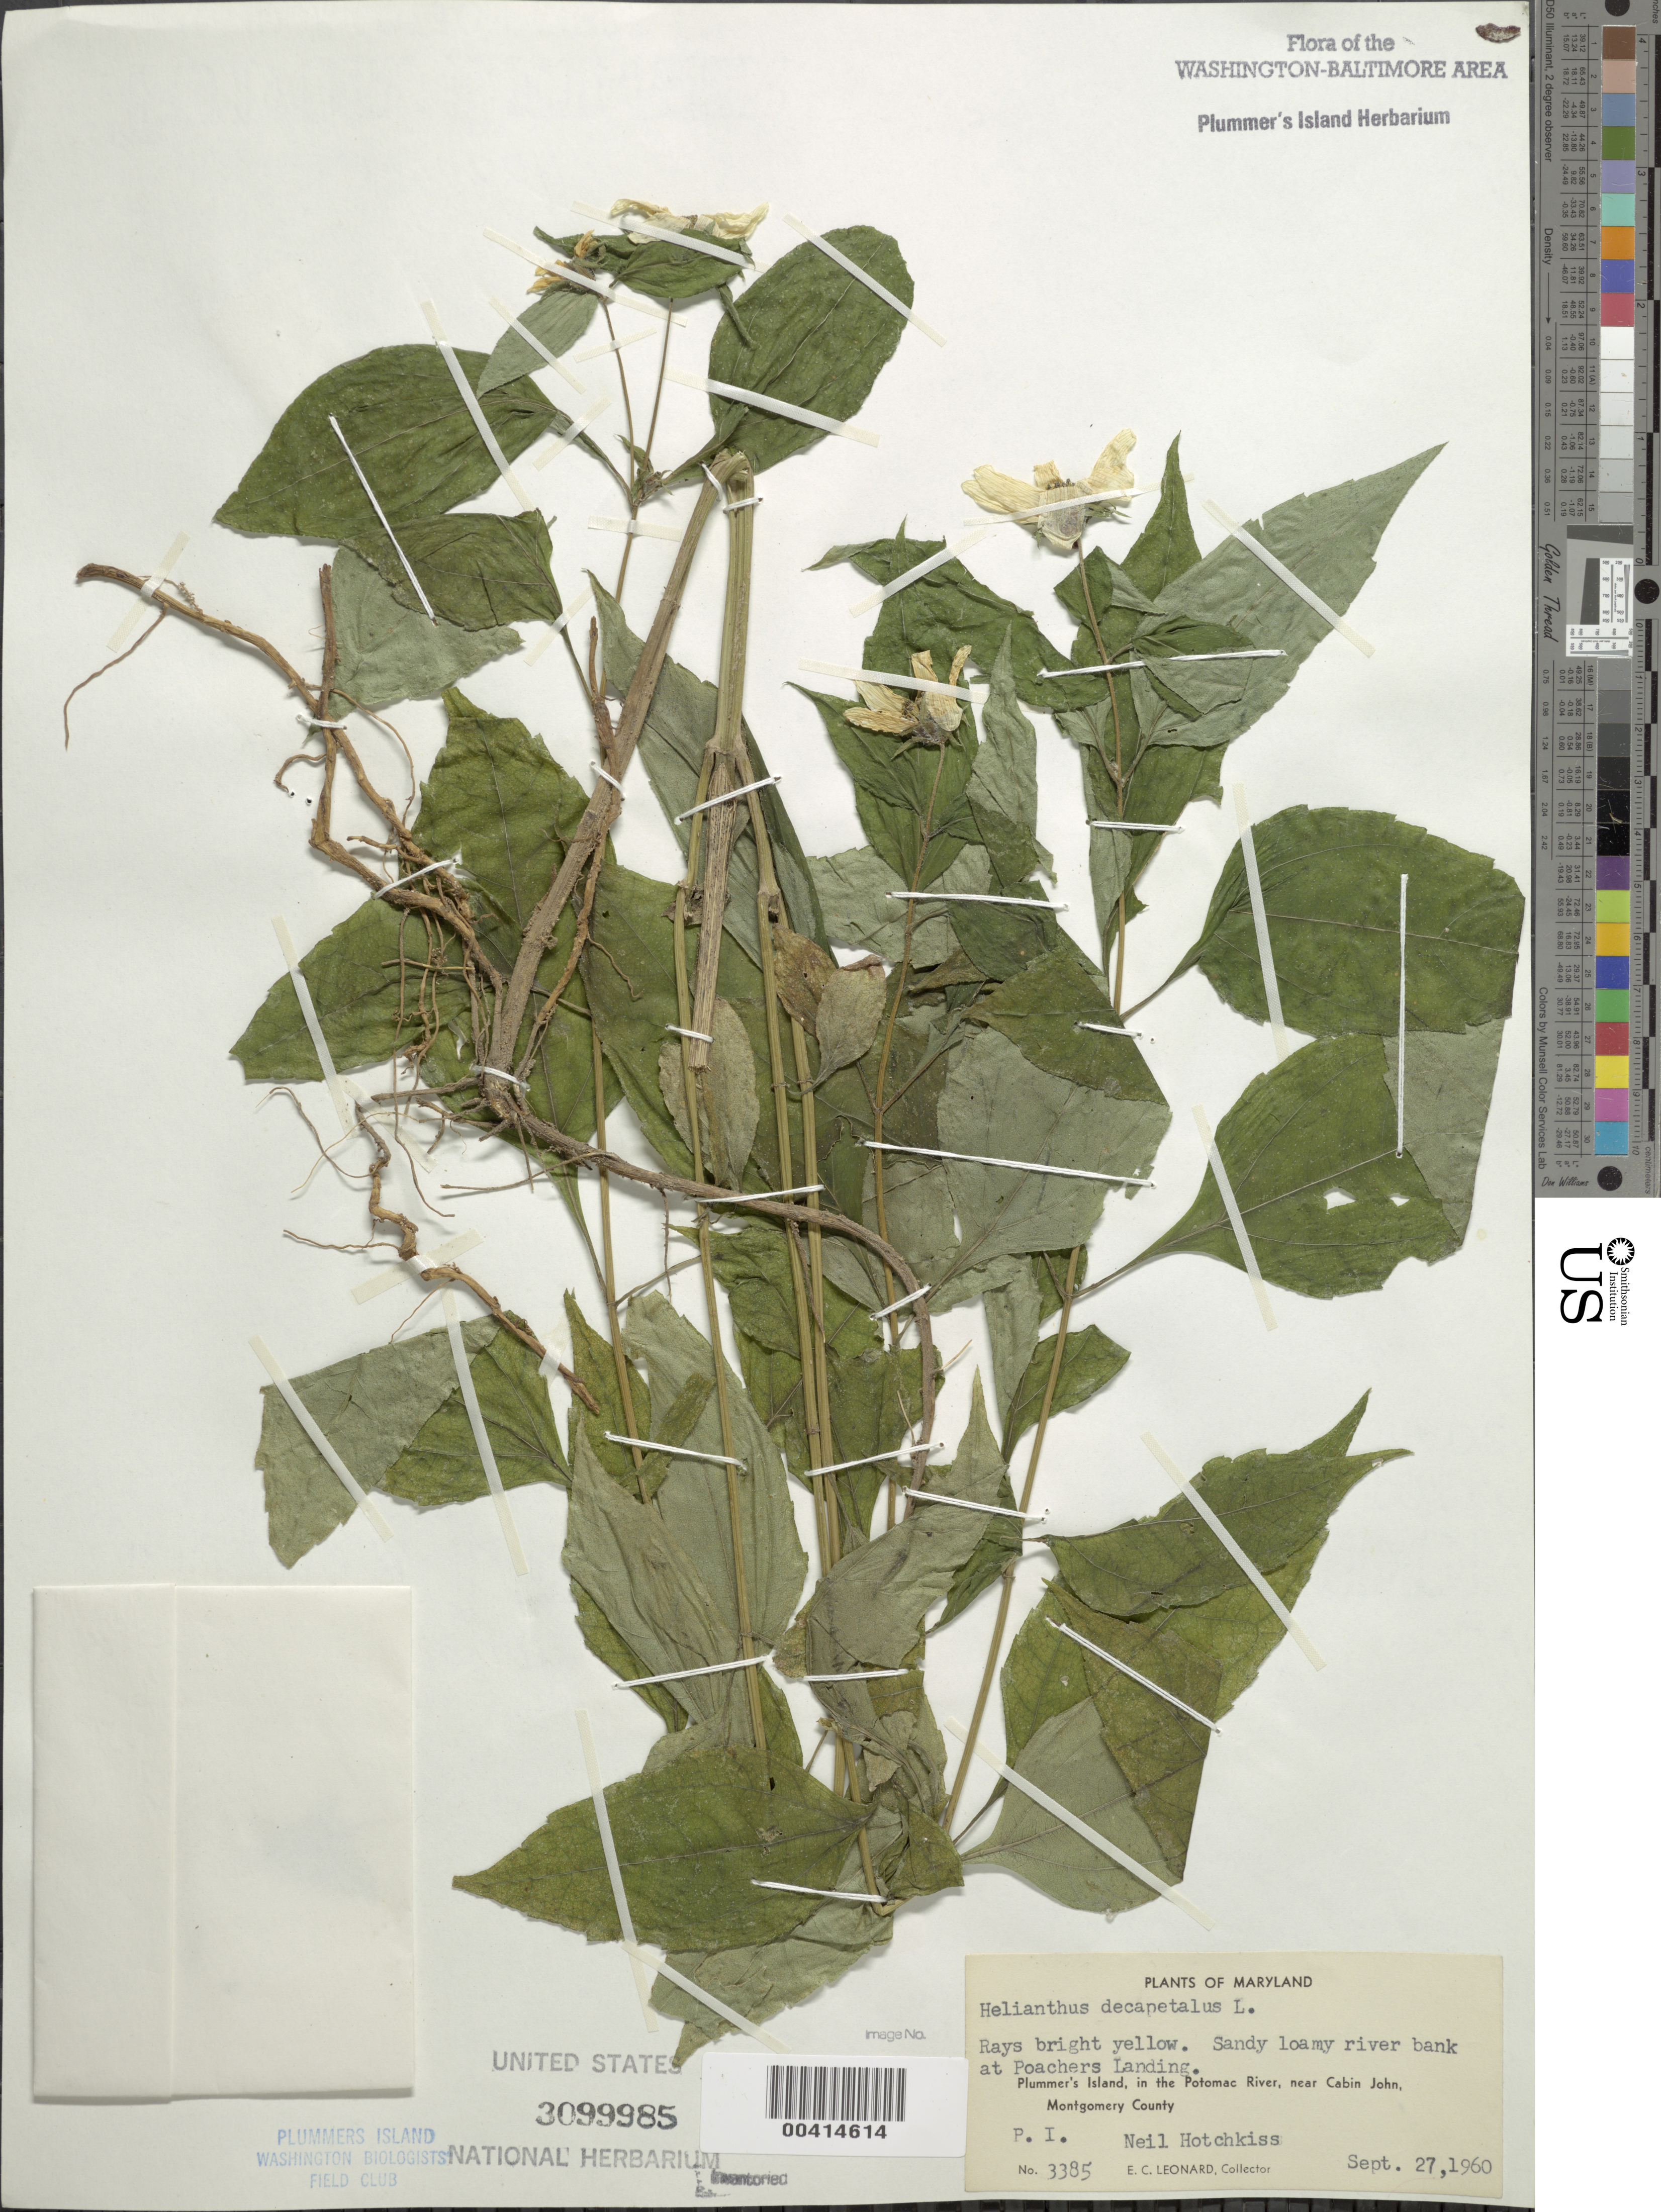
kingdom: Plantae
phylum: Tracheophyta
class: Magnoliopsida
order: Asterales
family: Asteraceae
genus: Helianthus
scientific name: Helianthus decapetalus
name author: L.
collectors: E. C. Leonard & N. Hotchkiss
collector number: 3385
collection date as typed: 27 Sep 1960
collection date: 1960-09-27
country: United States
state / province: Maryland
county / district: Montgomery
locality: sandy bank of Poachers Landing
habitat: Sandy loamy river bank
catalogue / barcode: US 3099985